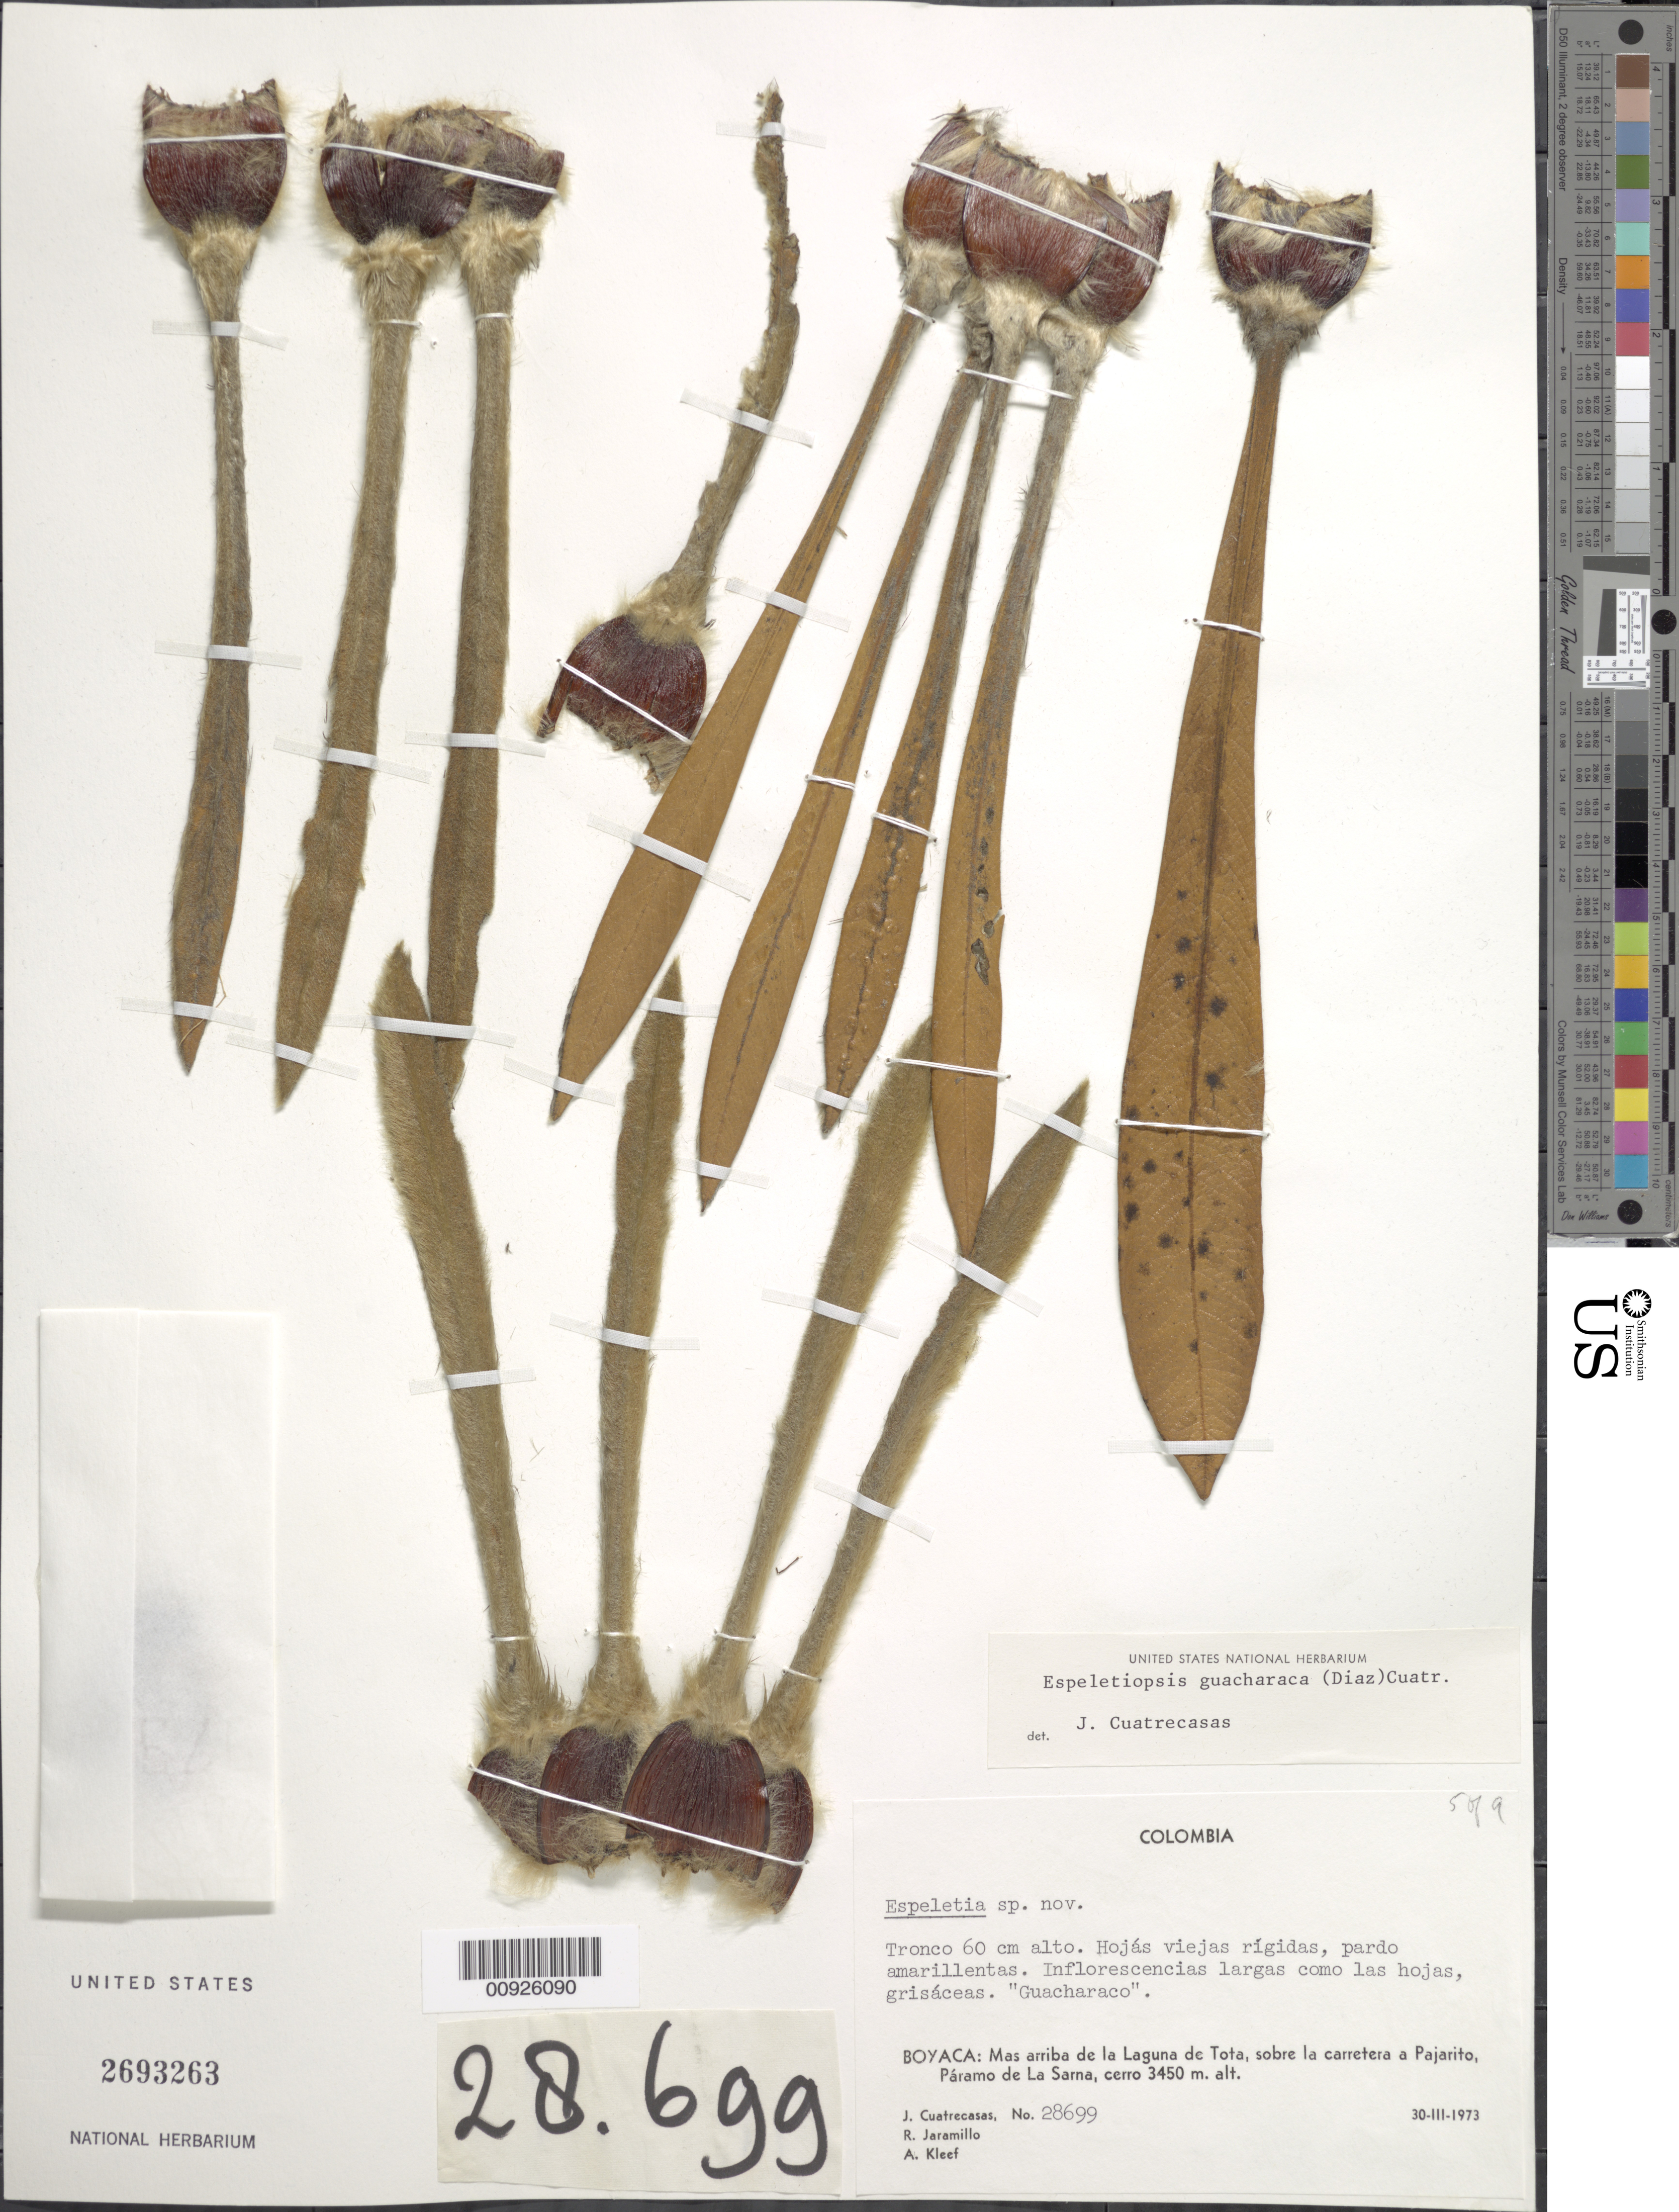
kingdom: Plantae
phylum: Tracheophyta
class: Magnoliopsida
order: Asterales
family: Asteraceae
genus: Espeletiopsis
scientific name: Espeletiopsis jimenez-quesadae var. guacharaca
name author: (S. Díaz) Cuatrec.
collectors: J. Cuatrecasas, R. Jaramillo M. & A. Kleef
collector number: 28699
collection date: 1973-03-30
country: Colombia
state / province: Boyacá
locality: Boyacá: Mas arriba de la Laguna de Tota, sobre la carretera a Pajarito, Paramo de La Sarna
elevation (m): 3450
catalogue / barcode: US 2693263